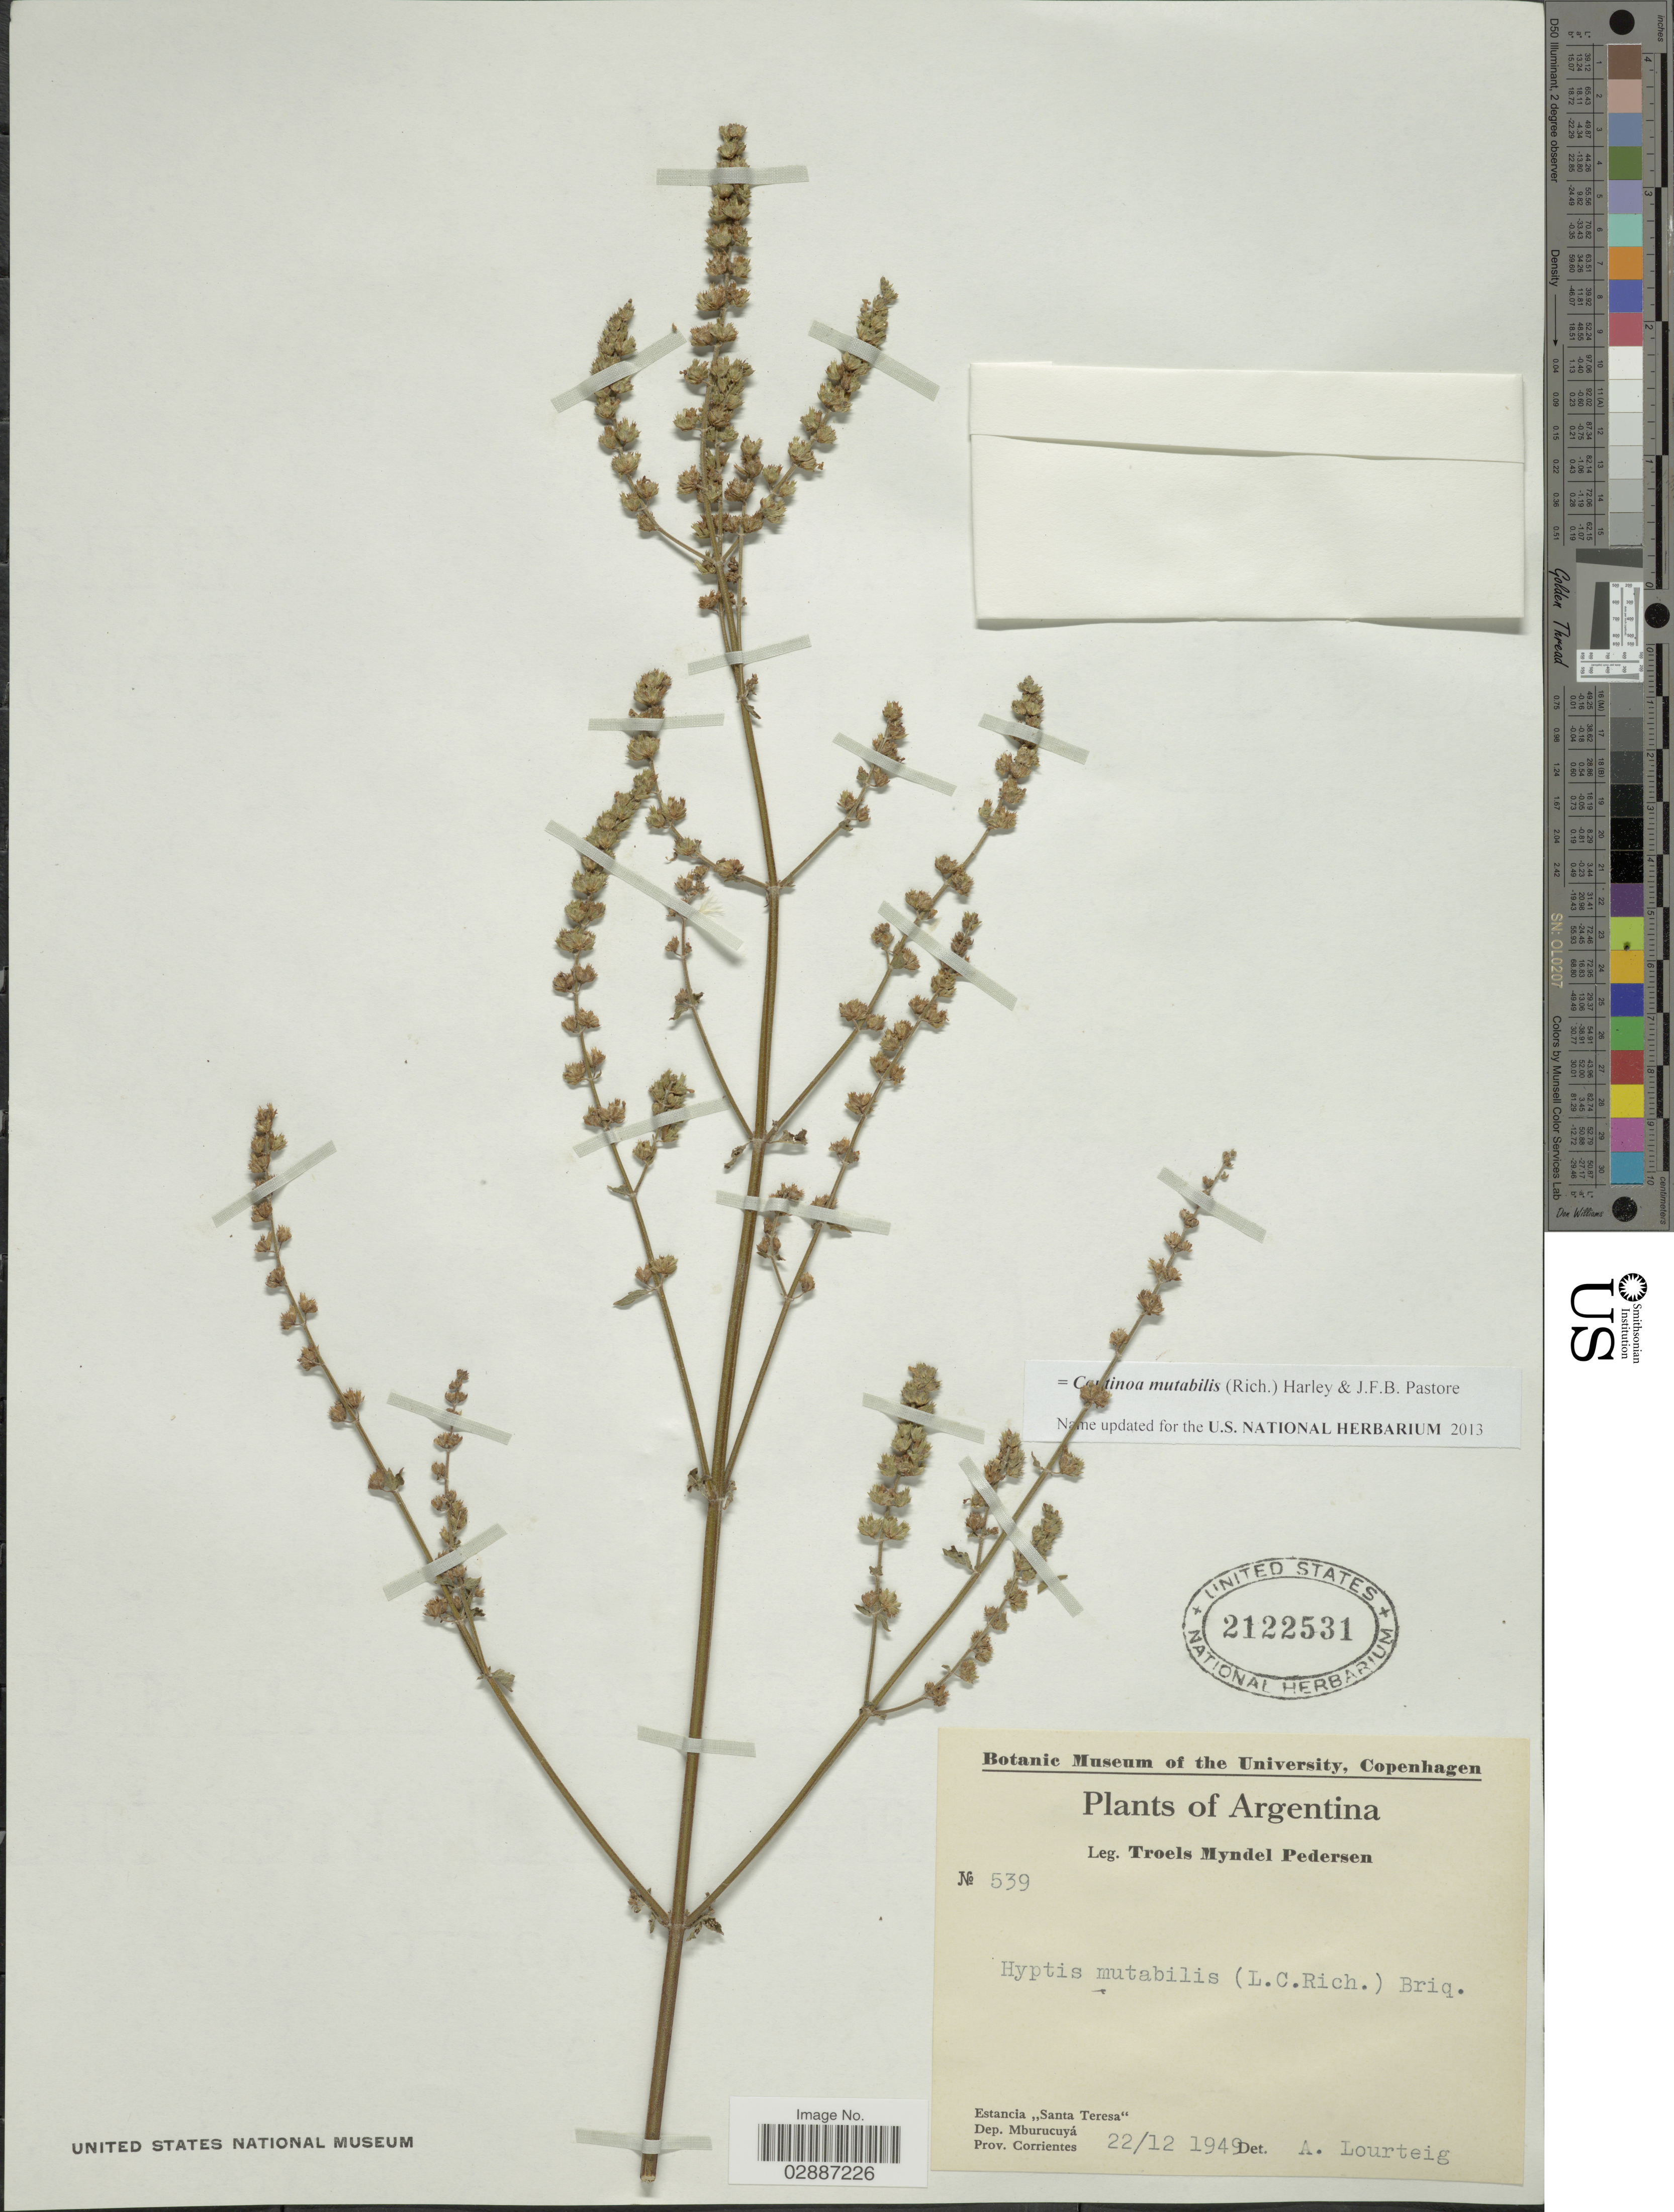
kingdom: Plantae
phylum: Tracheophyta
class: Magnoliopsida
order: Lamiales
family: Lamiaceae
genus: Cantinoa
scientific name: Cantinoa mutabilis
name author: (Epling) Harley & J.F.B. Pastore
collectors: T. Pederson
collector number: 539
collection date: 1949-12-22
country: Argentina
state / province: Corrientes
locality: Estancia "Santa Teresa". Dep. Mburucuyá.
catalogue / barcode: US 2122531